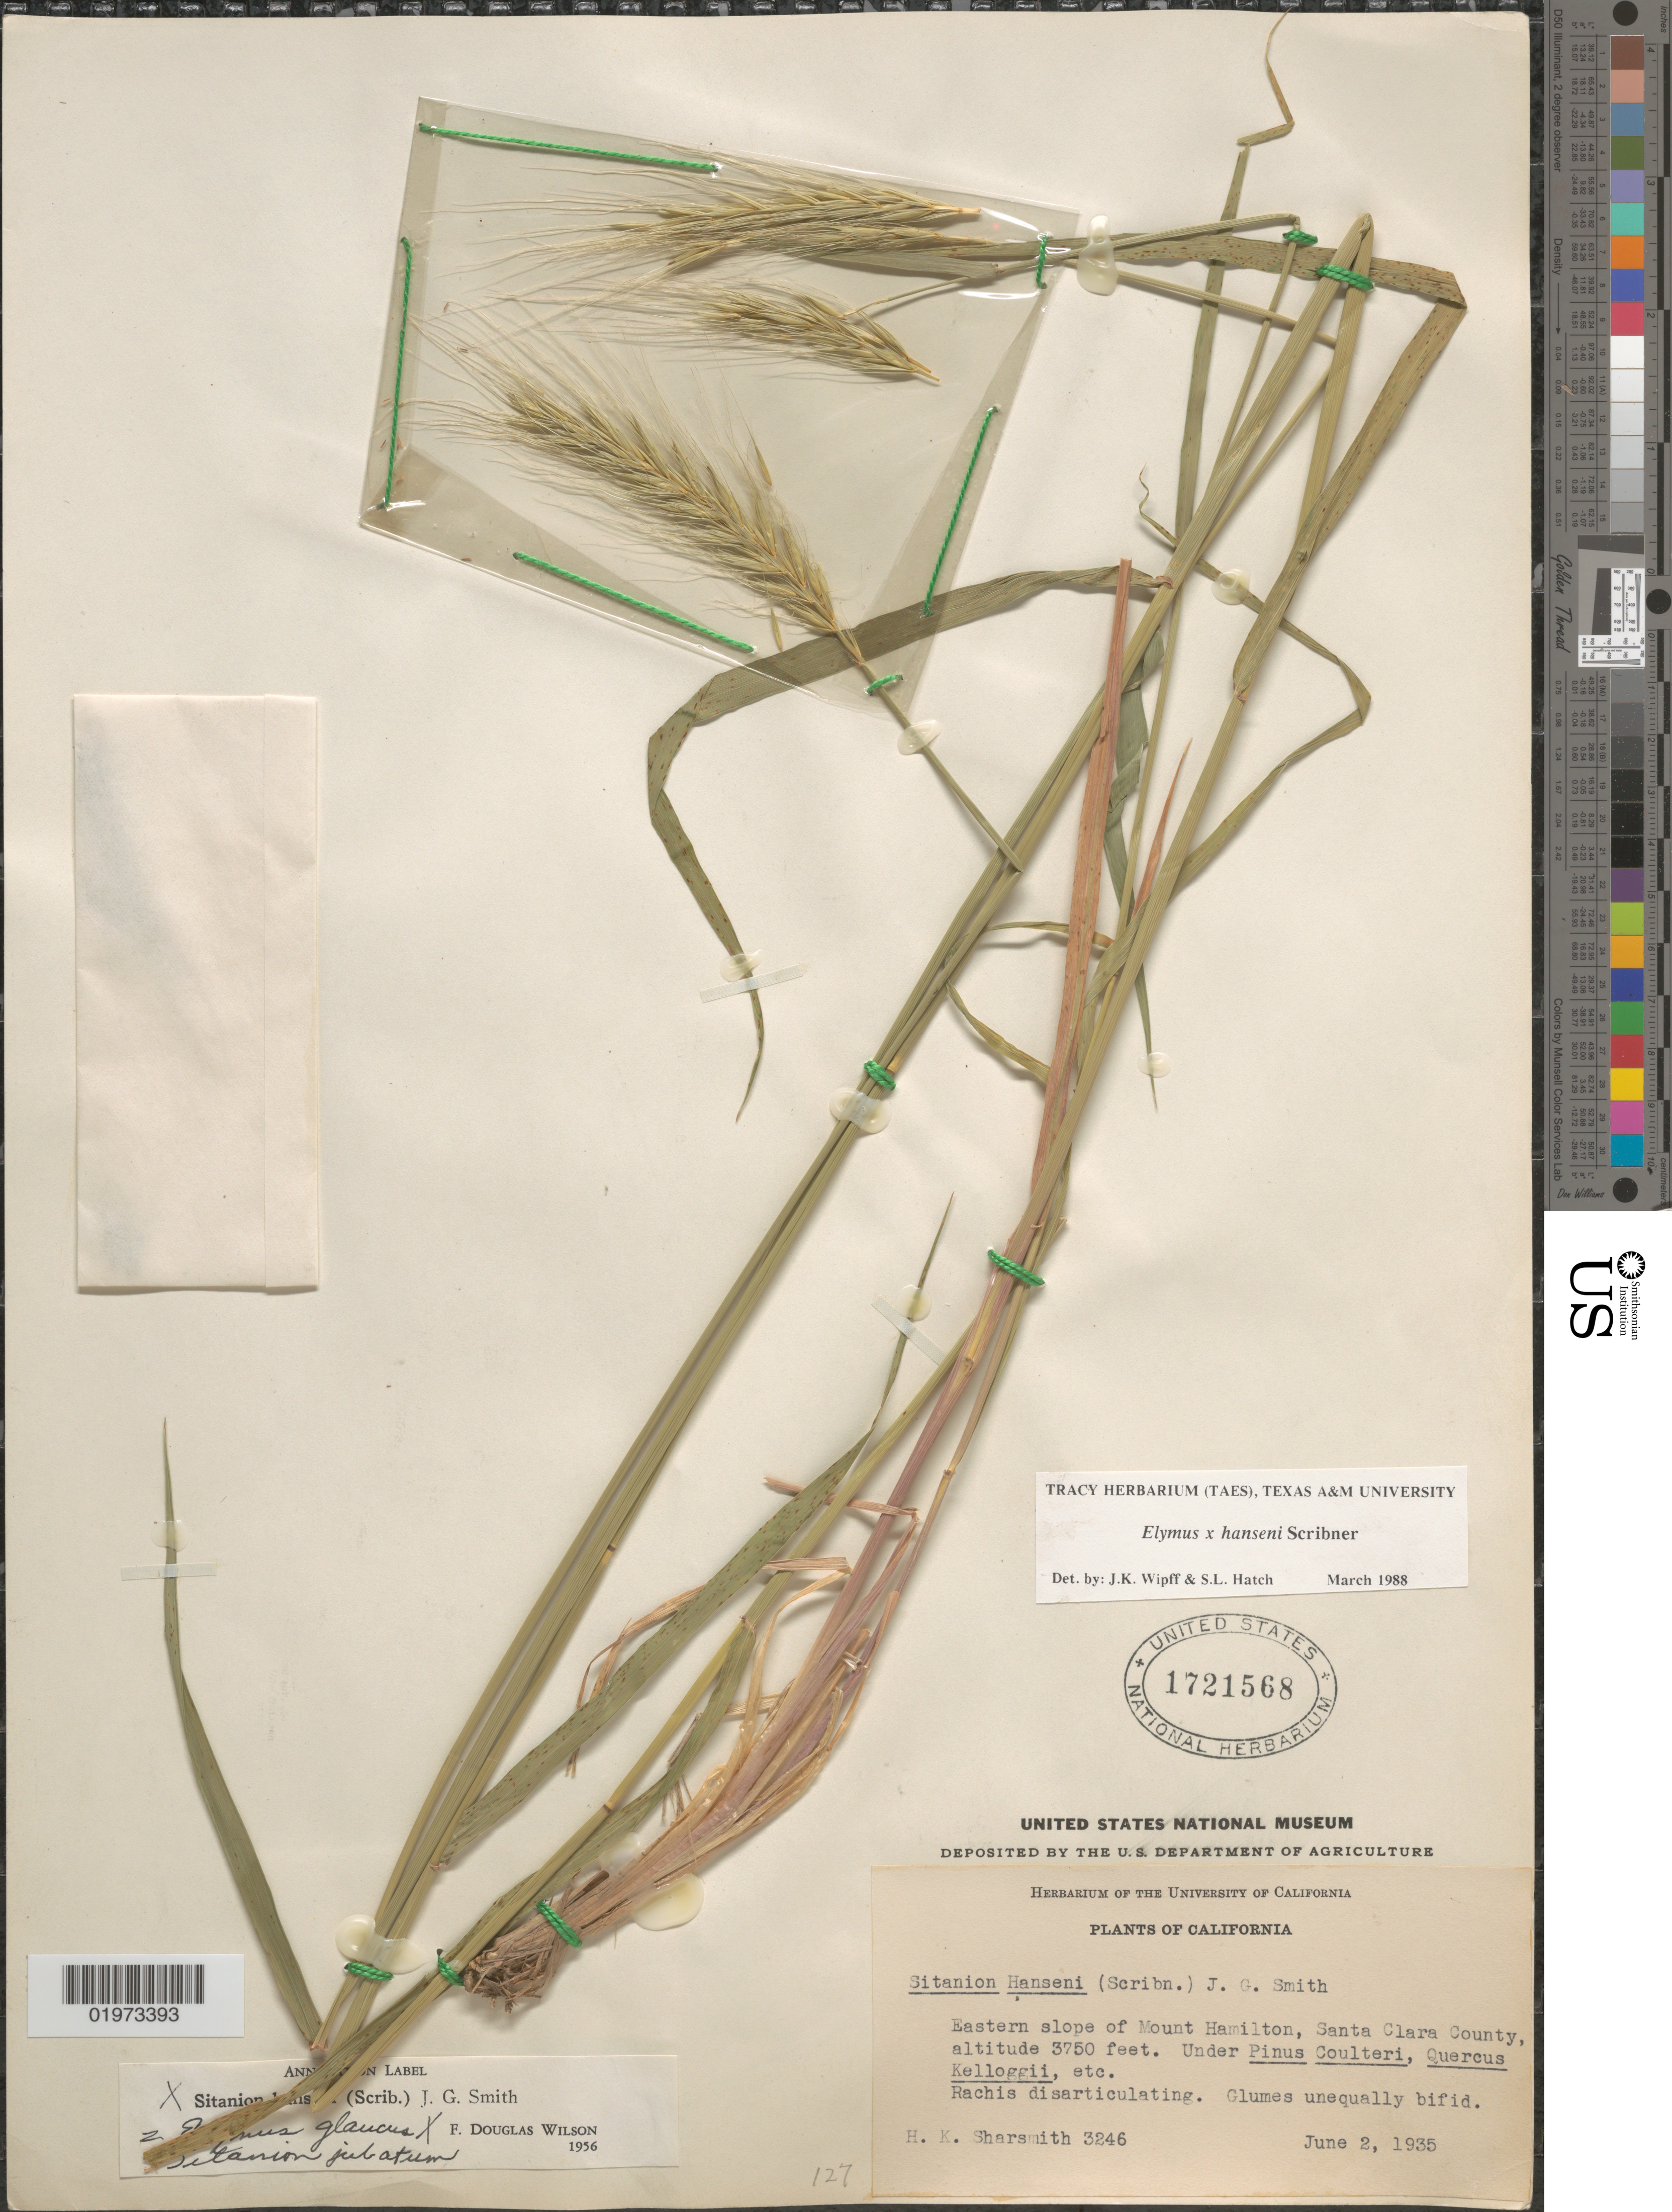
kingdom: Plantae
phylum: Tracheophyta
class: Liliopsida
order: Poales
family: Poaceae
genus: Elymus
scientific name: Elymus x hansenii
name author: Scribn.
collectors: H. Sharsmith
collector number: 3246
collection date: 1935-06-02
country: United States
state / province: California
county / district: Santa Clara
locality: Eastern slope of Mount Hamilton, Santa Clara County.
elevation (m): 1143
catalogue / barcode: US 1721568